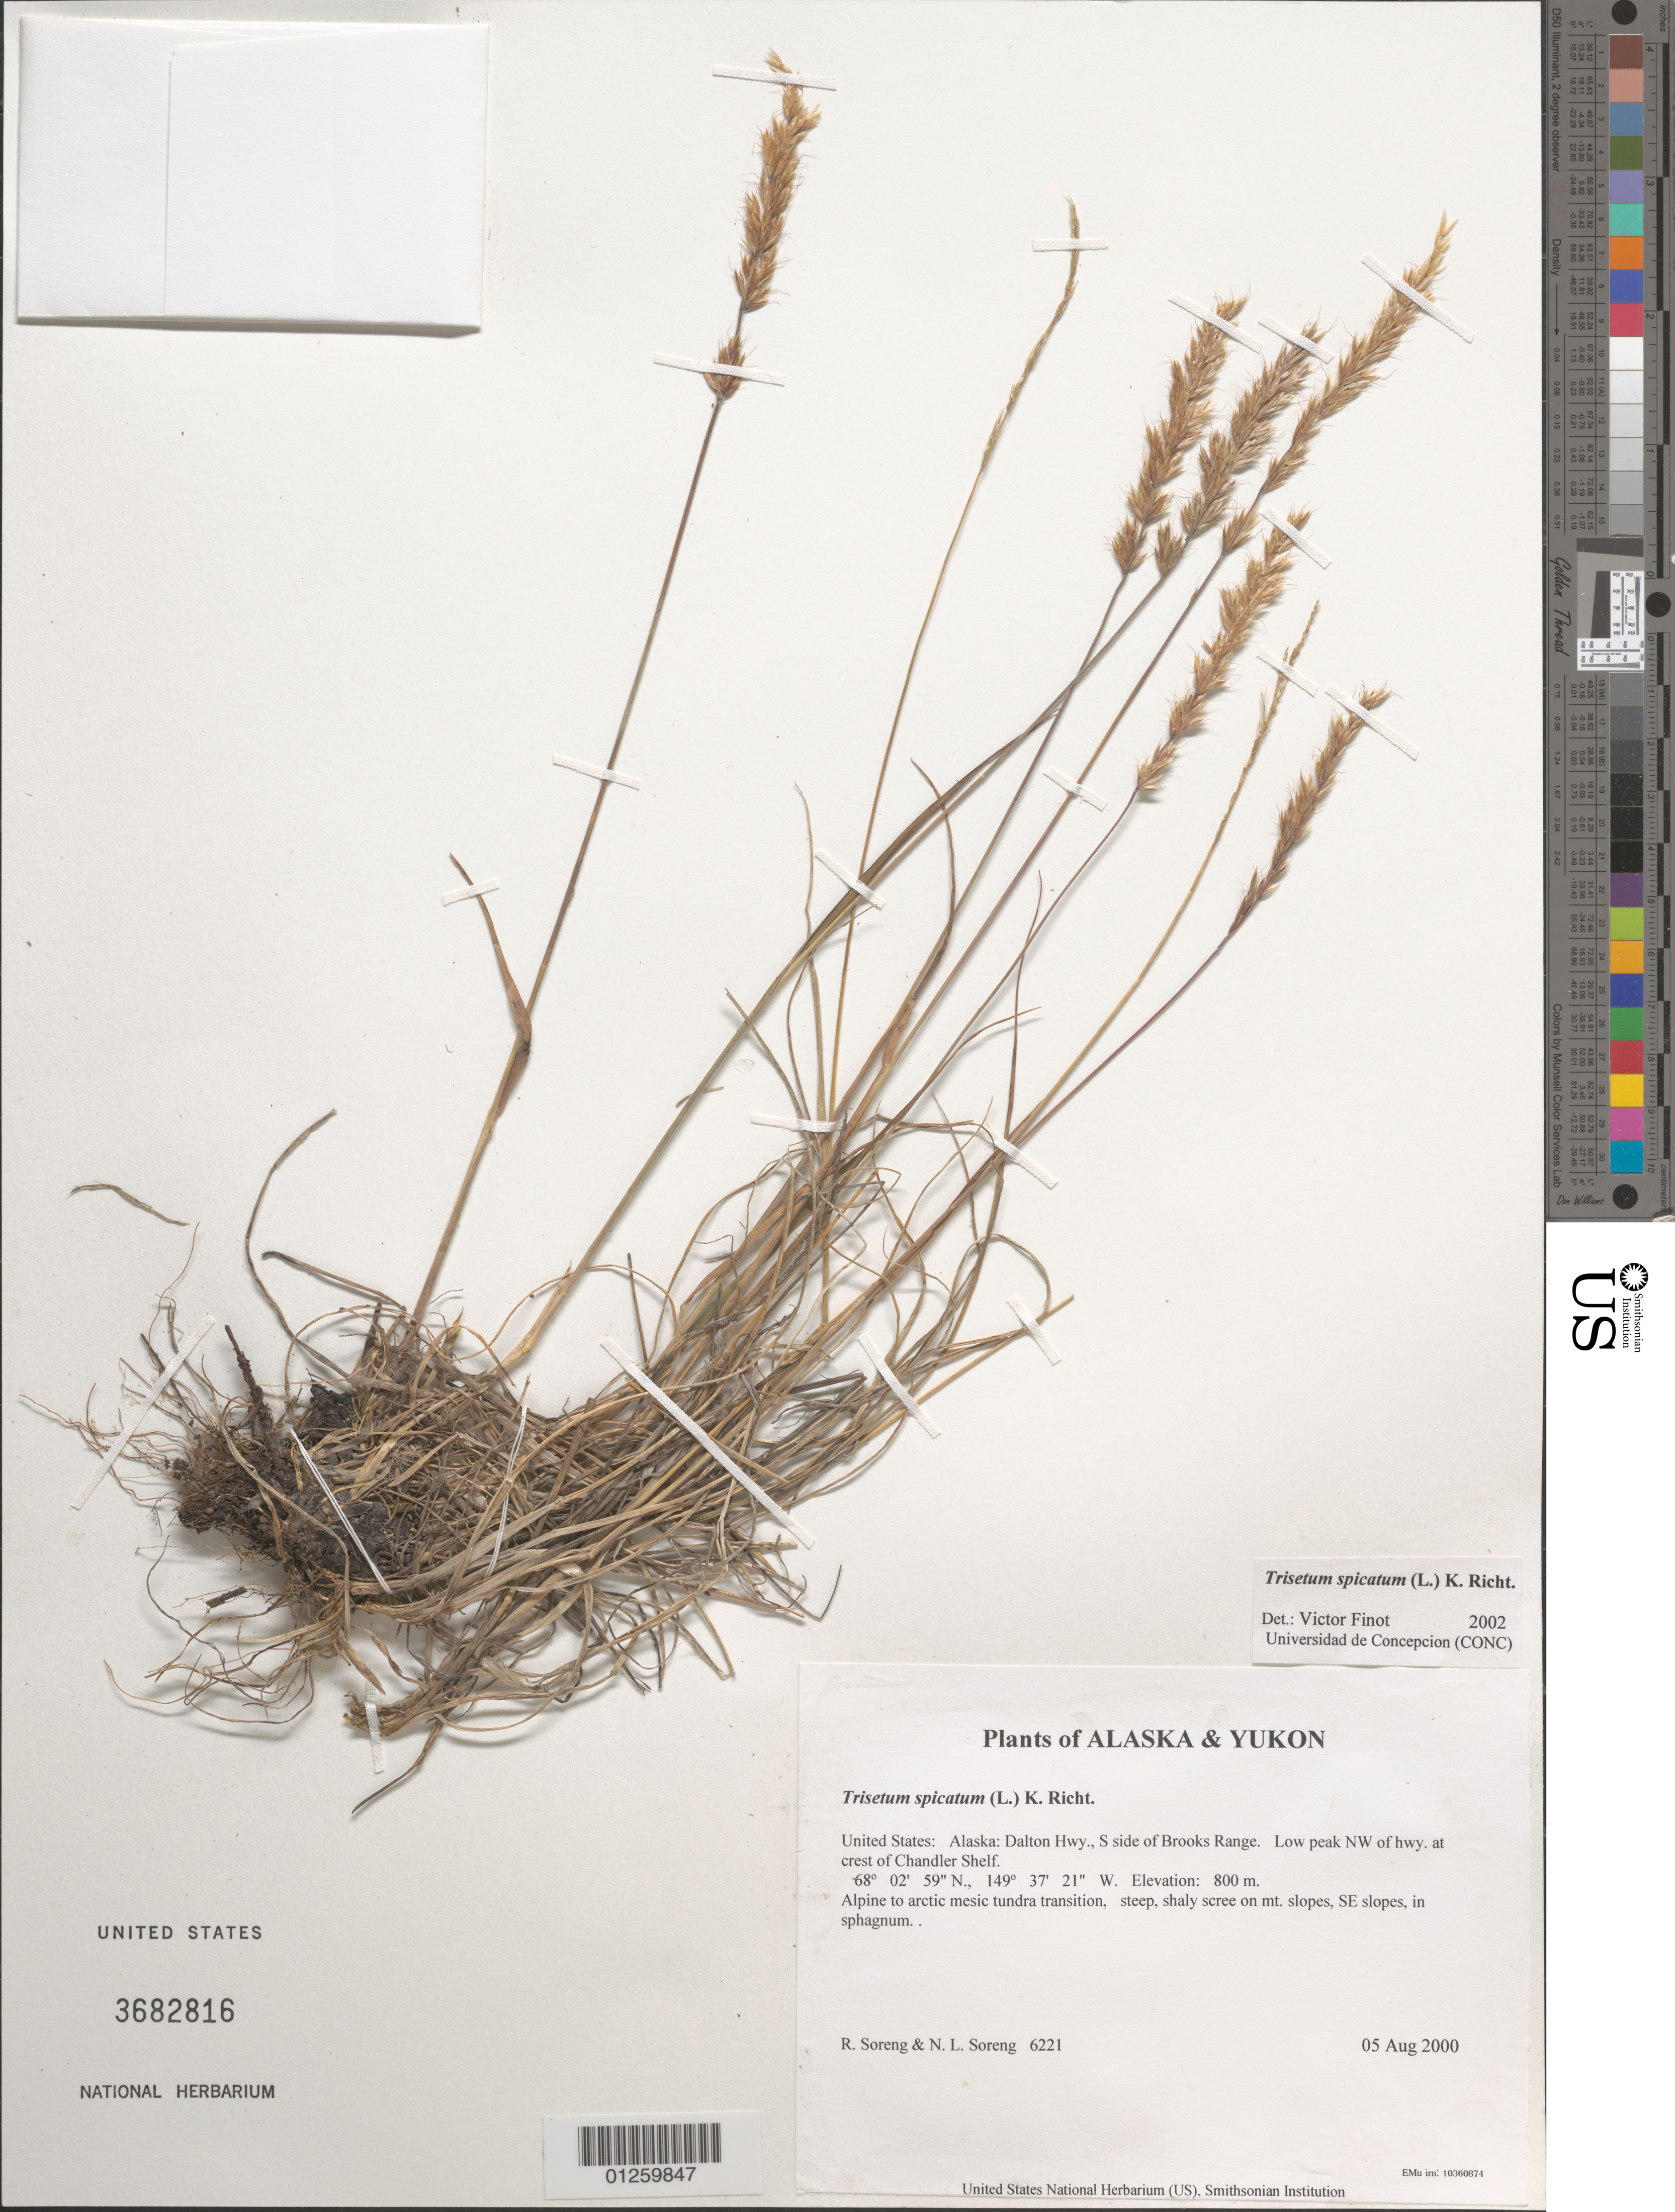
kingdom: Plantae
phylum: Tracheophyta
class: Liliopsida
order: Poales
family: Poaceae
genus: Koeleria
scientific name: Koeleria spicata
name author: (L.) Barberá et al.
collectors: R. J. Soreng & N. L. Soreng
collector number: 6221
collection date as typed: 05 Aug 2000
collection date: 2000-08-05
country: United States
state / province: Alaska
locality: Dalton Hwy., S side of Brooks Range. Low peak NW of hwy. at crest of Chandler Shelf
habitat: Alpine to arctic mesic tundra transition, steep, shaly scree on mt. slopes, SE slopes, in sphagnum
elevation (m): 800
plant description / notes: US DNA voucher Wolk & Roser, Taxon 2017, matK, topo6, ITS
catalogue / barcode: US 3682816